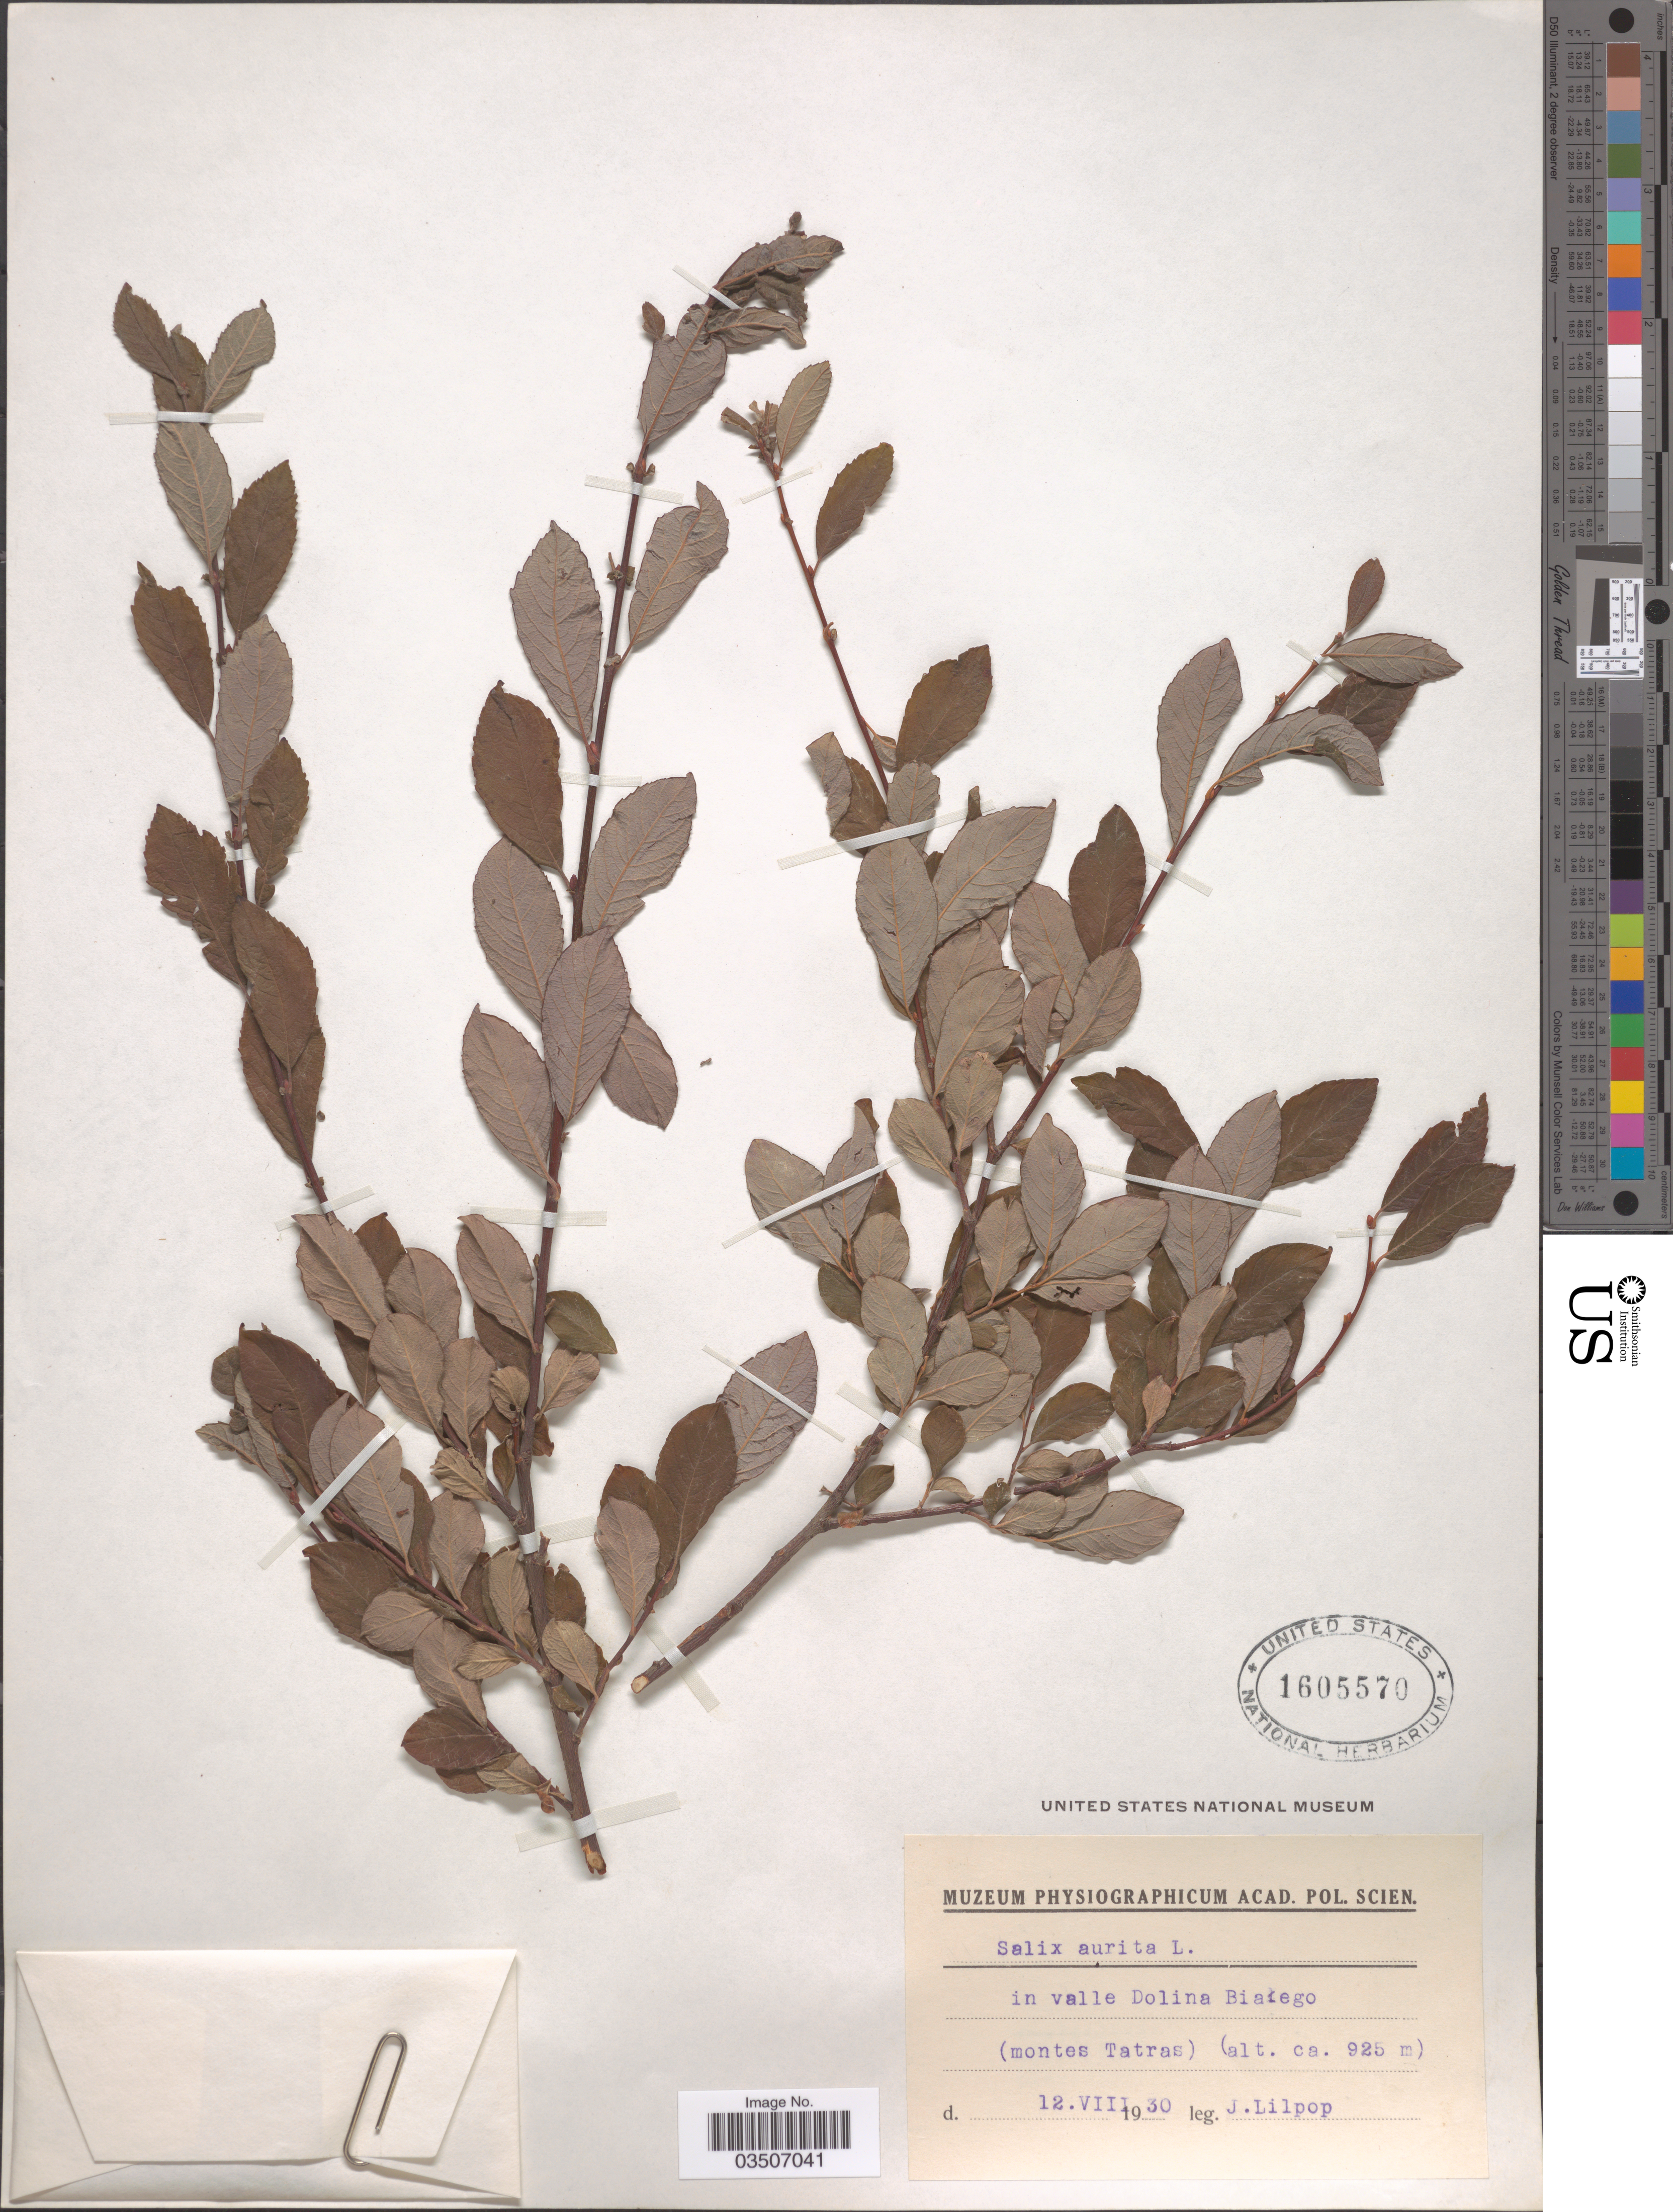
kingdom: Plantae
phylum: Tracheophyta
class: Magnoliopsida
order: Malpighiales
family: Salicaceae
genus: Salix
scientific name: Salix aurita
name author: L.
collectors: J. Lilpop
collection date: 1930-08-12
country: Poland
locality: In valle Dolina Bialego (montes Tatras).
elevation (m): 925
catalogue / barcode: US 1605570